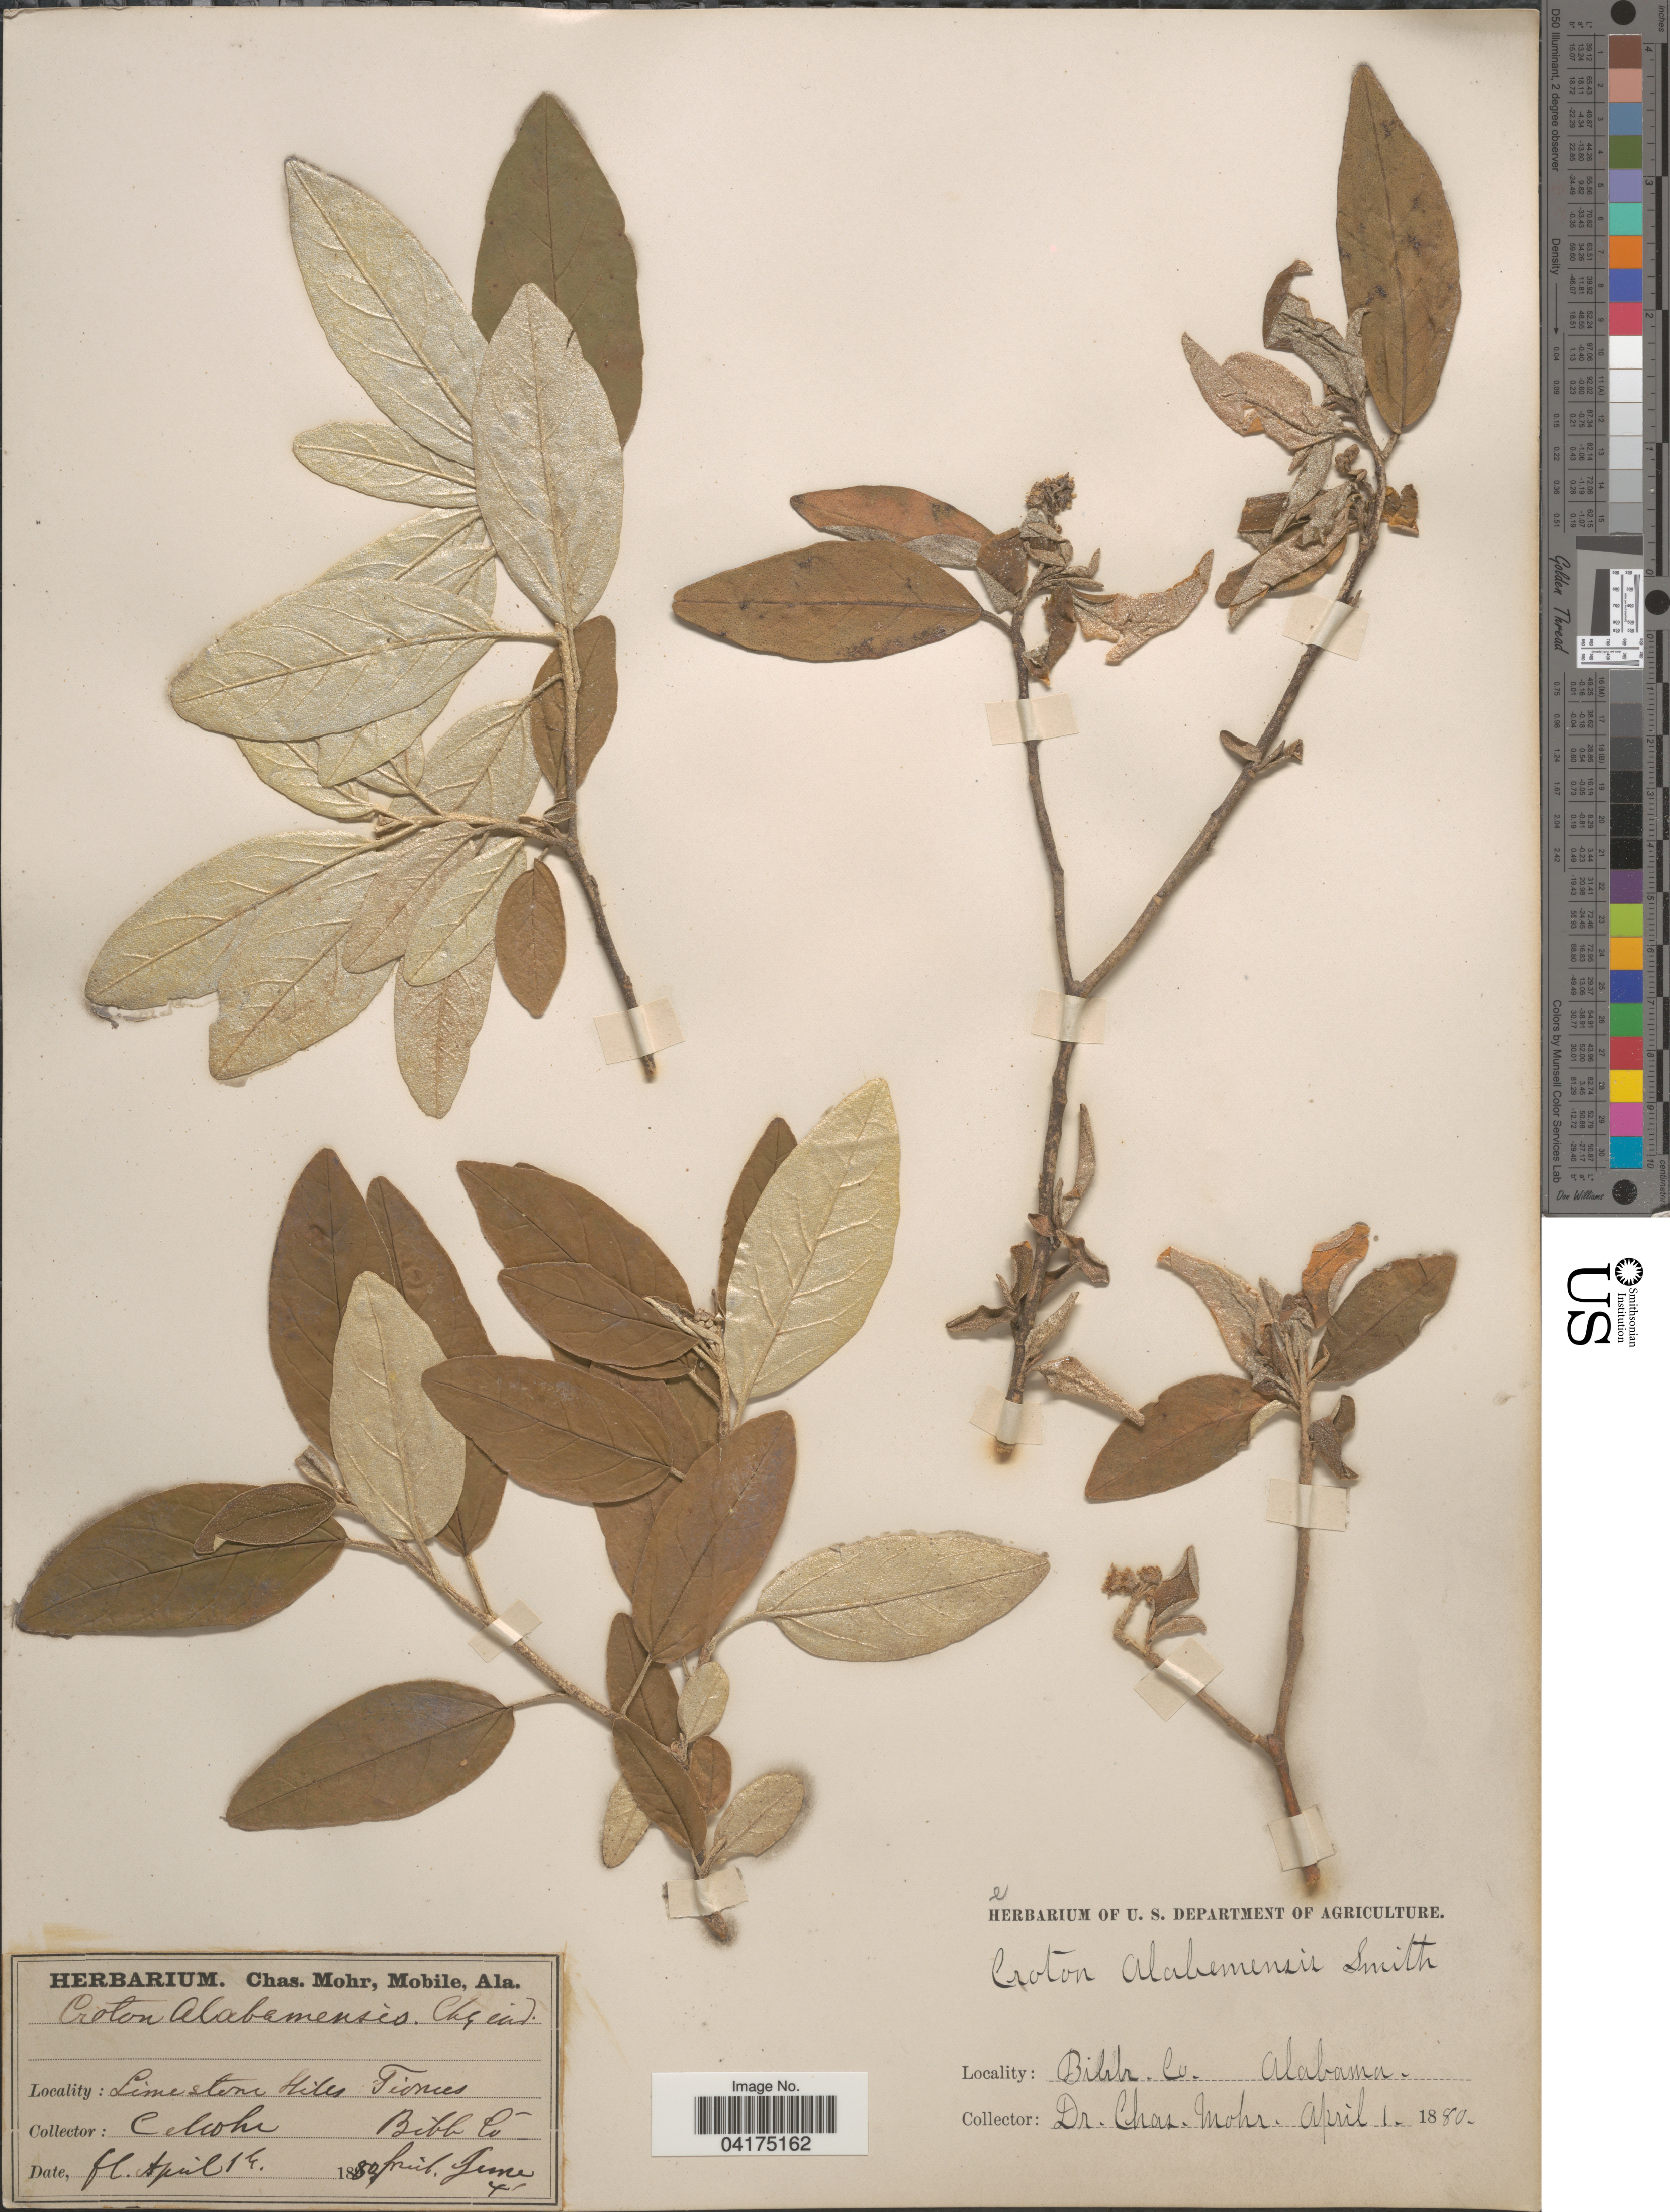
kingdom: Plantae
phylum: Tracheophyta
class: Magnoliopsida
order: Malpighiales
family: Euphorbiaceae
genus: Croton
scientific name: Croton alabamensis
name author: E.A. Sm. ex Chapm.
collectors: Mohr, C. T. (herbarium)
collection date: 1880-04-01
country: United States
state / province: Alabama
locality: Limestone Hills Tiomes [interpreted]. Bibb Co.